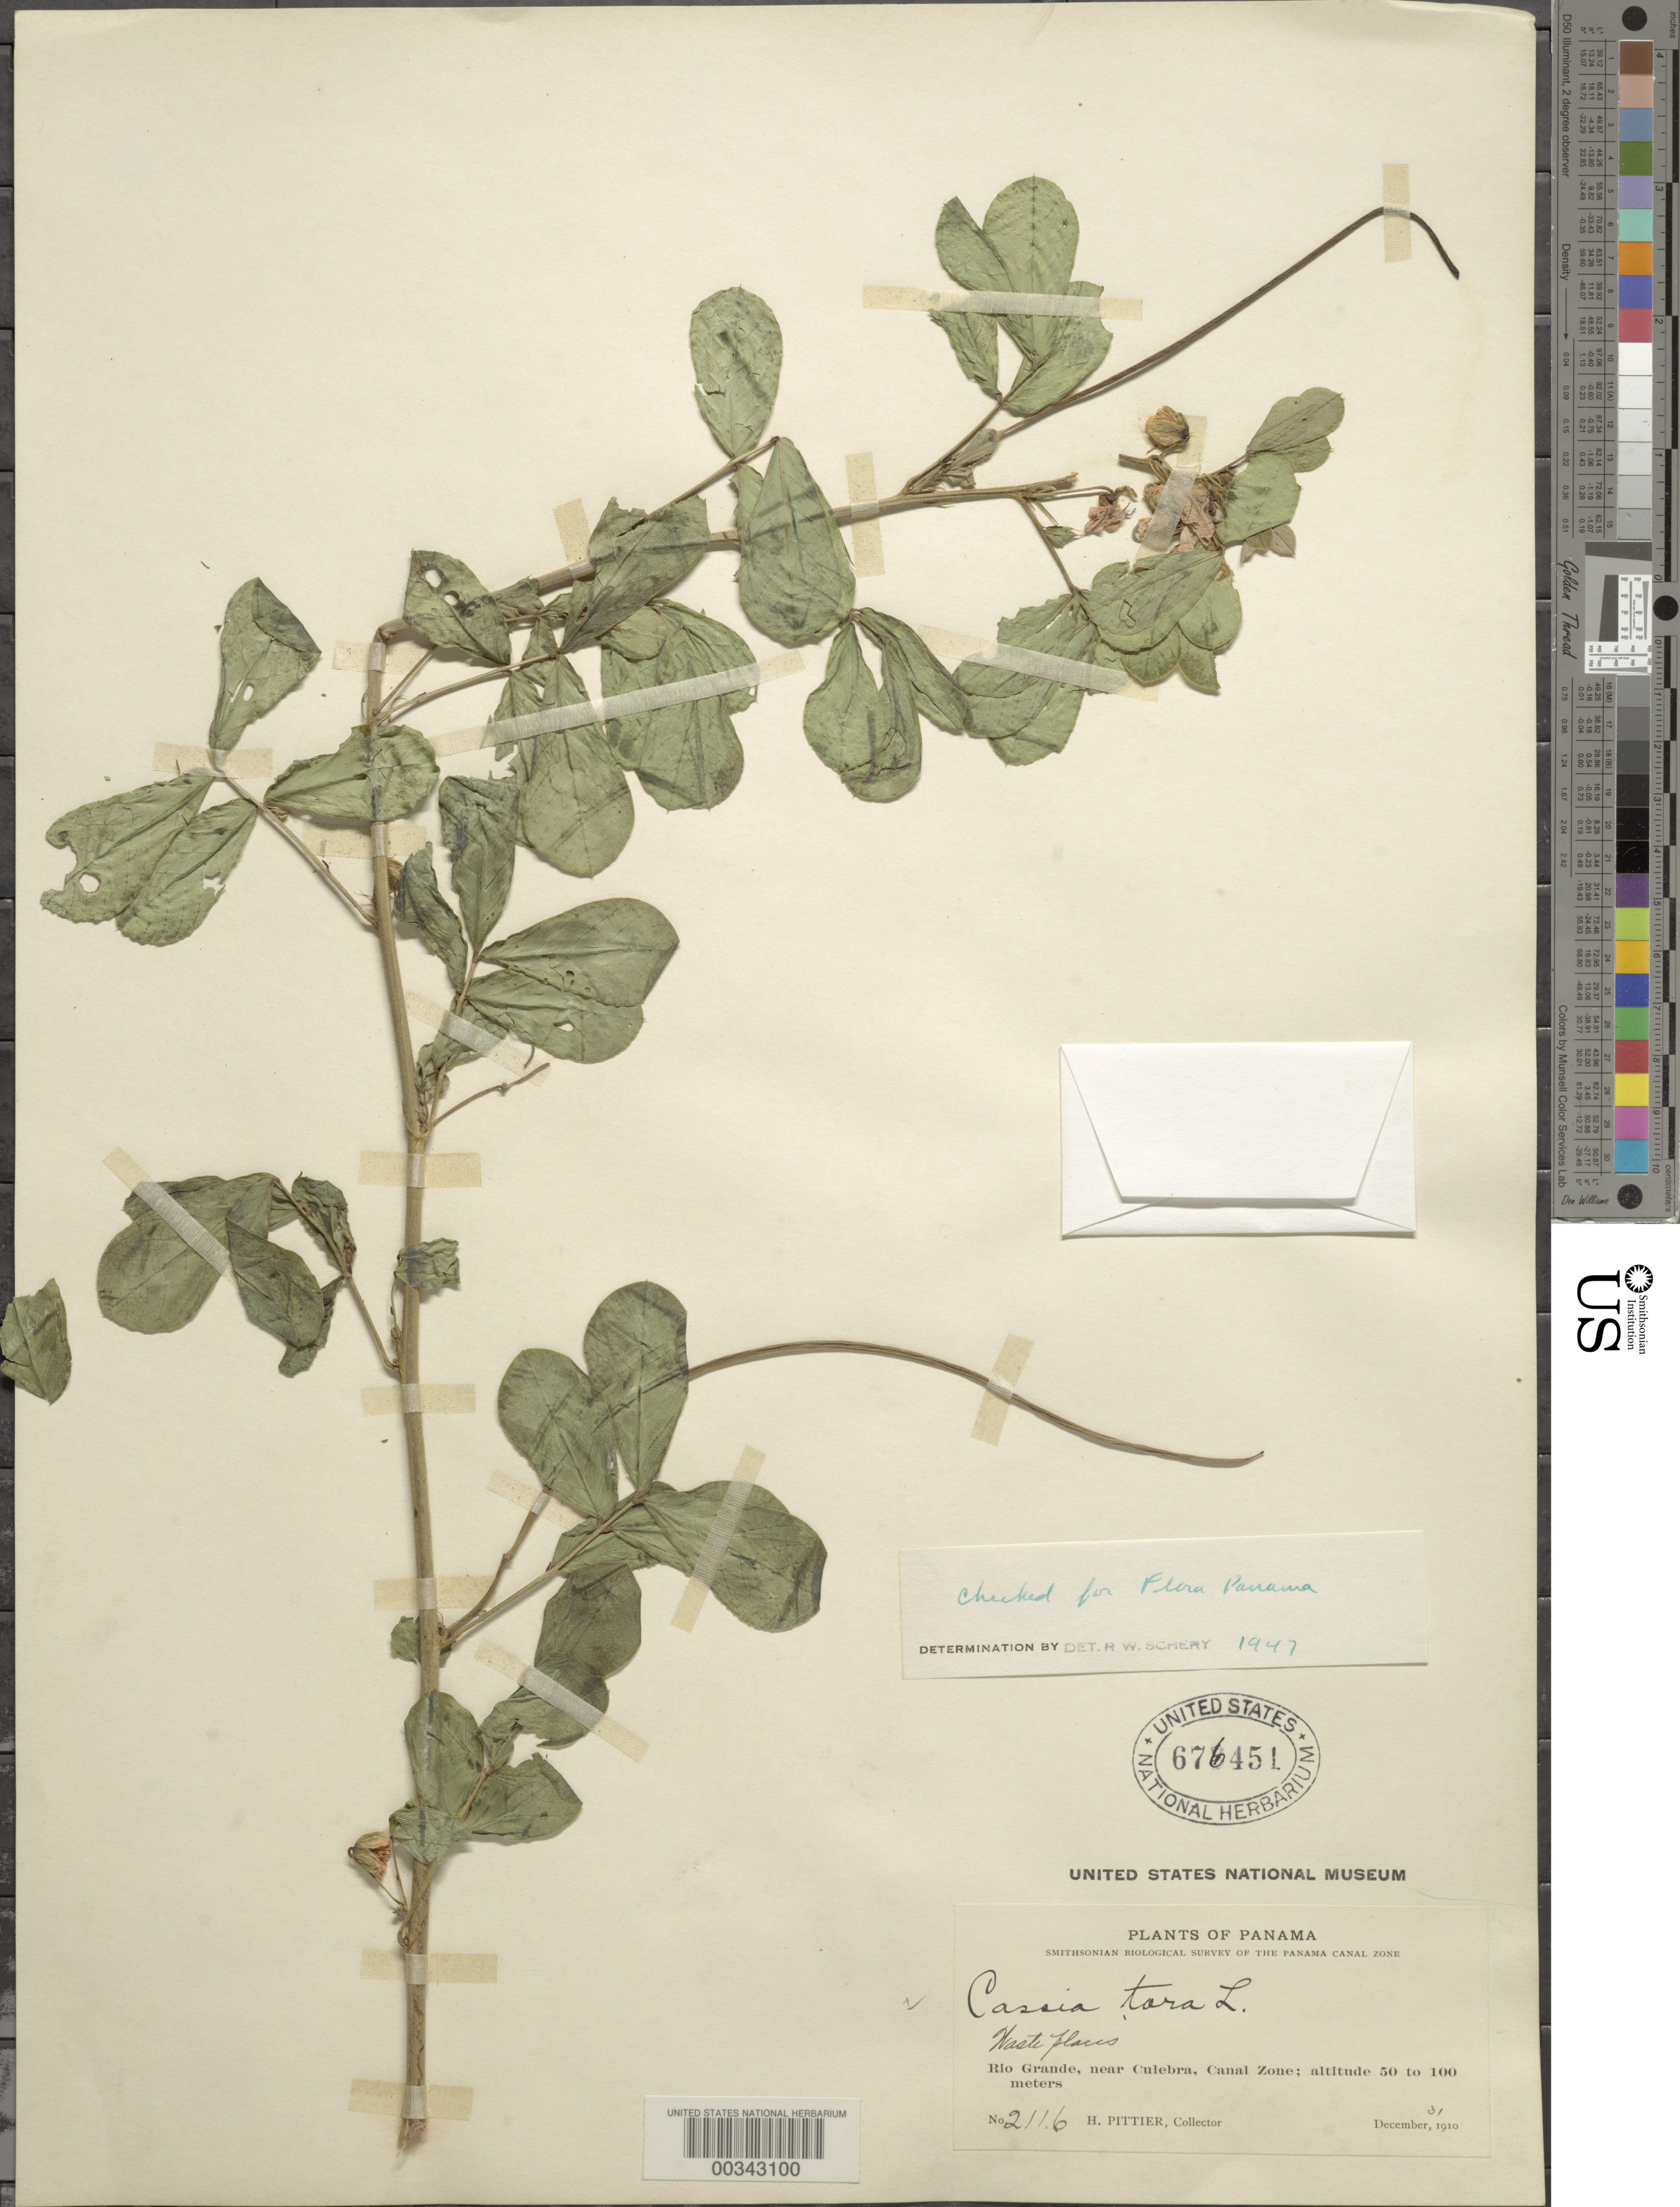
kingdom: Plantae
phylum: Tracheophyta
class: Magnoliopsida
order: Fabales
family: Fabaceae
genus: Senna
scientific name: Senna obtusifolia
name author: (L.) H.S. Irwin & Barneby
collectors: H. F. Pittier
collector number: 2116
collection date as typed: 31 Dec 1910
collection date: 1910-12-31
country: Panama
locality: Rio Grande, near Culebra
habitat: Waste places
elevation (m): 50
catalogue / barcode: US 676451